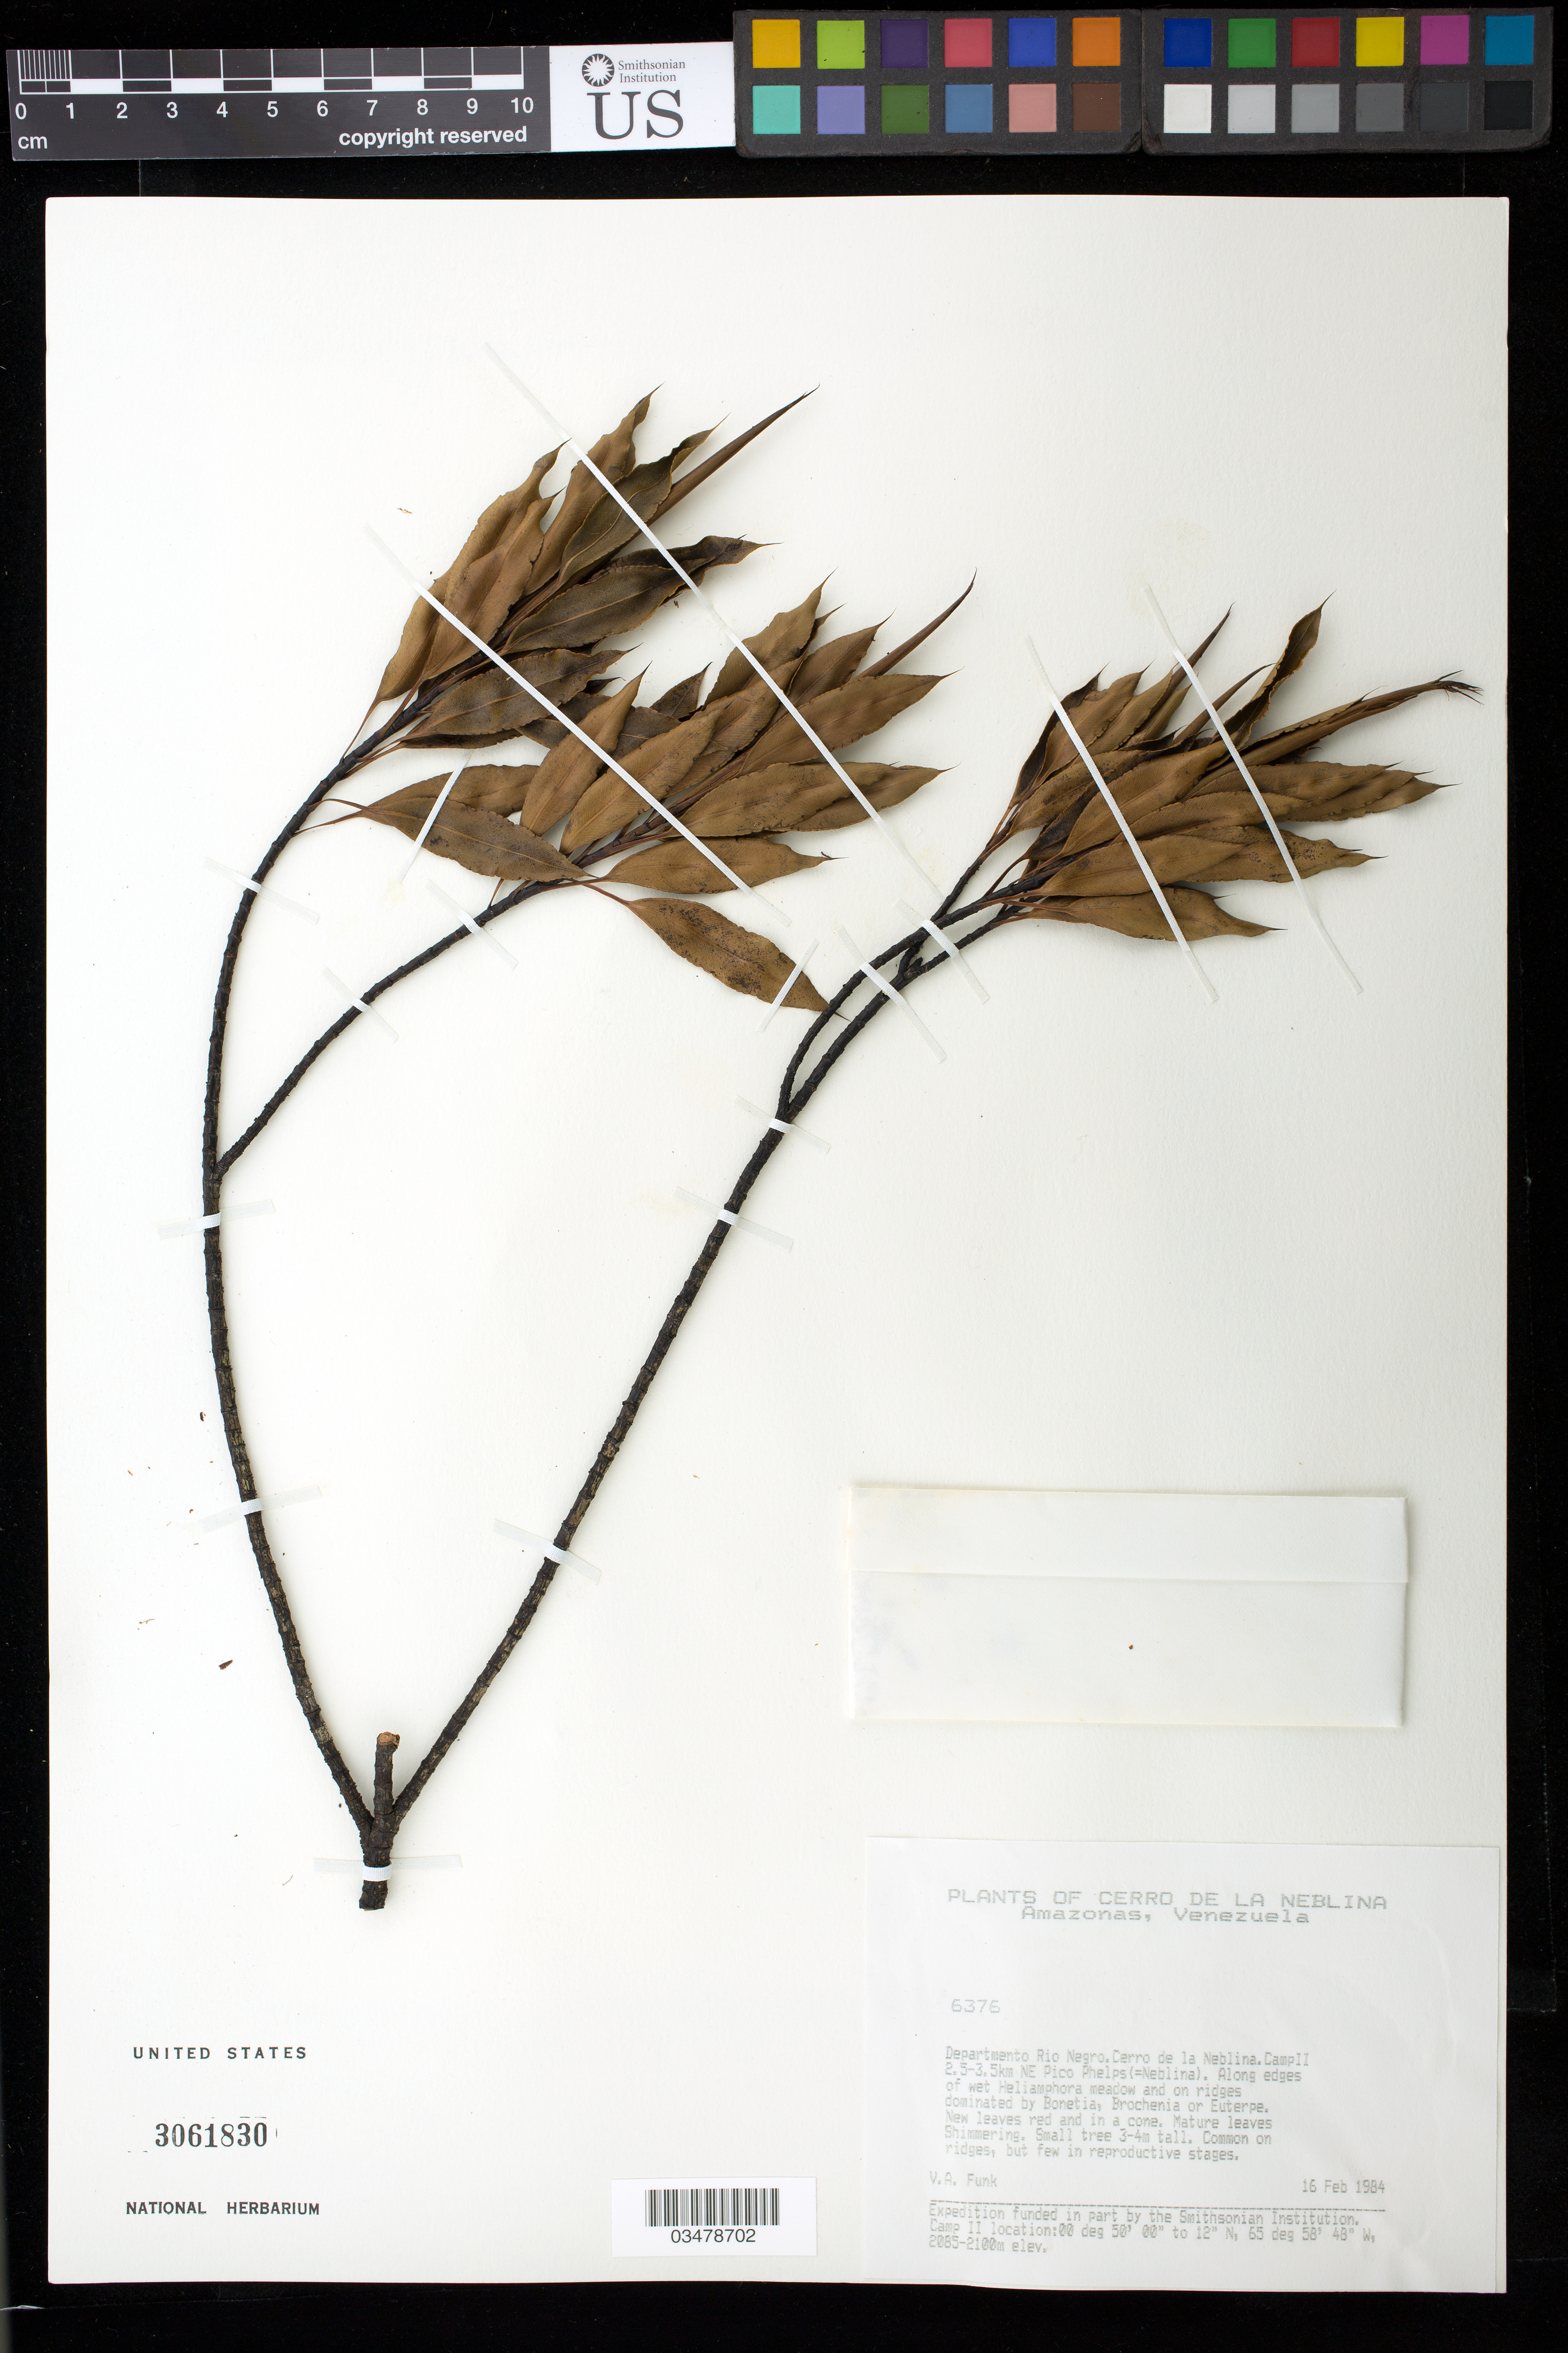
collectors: V. Funk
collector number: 6376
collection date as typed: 16-Feb-84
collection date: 1984-02-16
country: Venezuela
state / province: Amazonas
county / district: Río Negro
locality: Cerro de la Neblina, Camp II 2.5-3.5 km NE Pico Phelps (=Neblina)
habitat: Along edges of wet Heliamphora meadow and on ridges dominated by Bonnetia, Brocchinia, or Euterpe.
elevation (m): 2085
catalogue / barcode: US 3061830